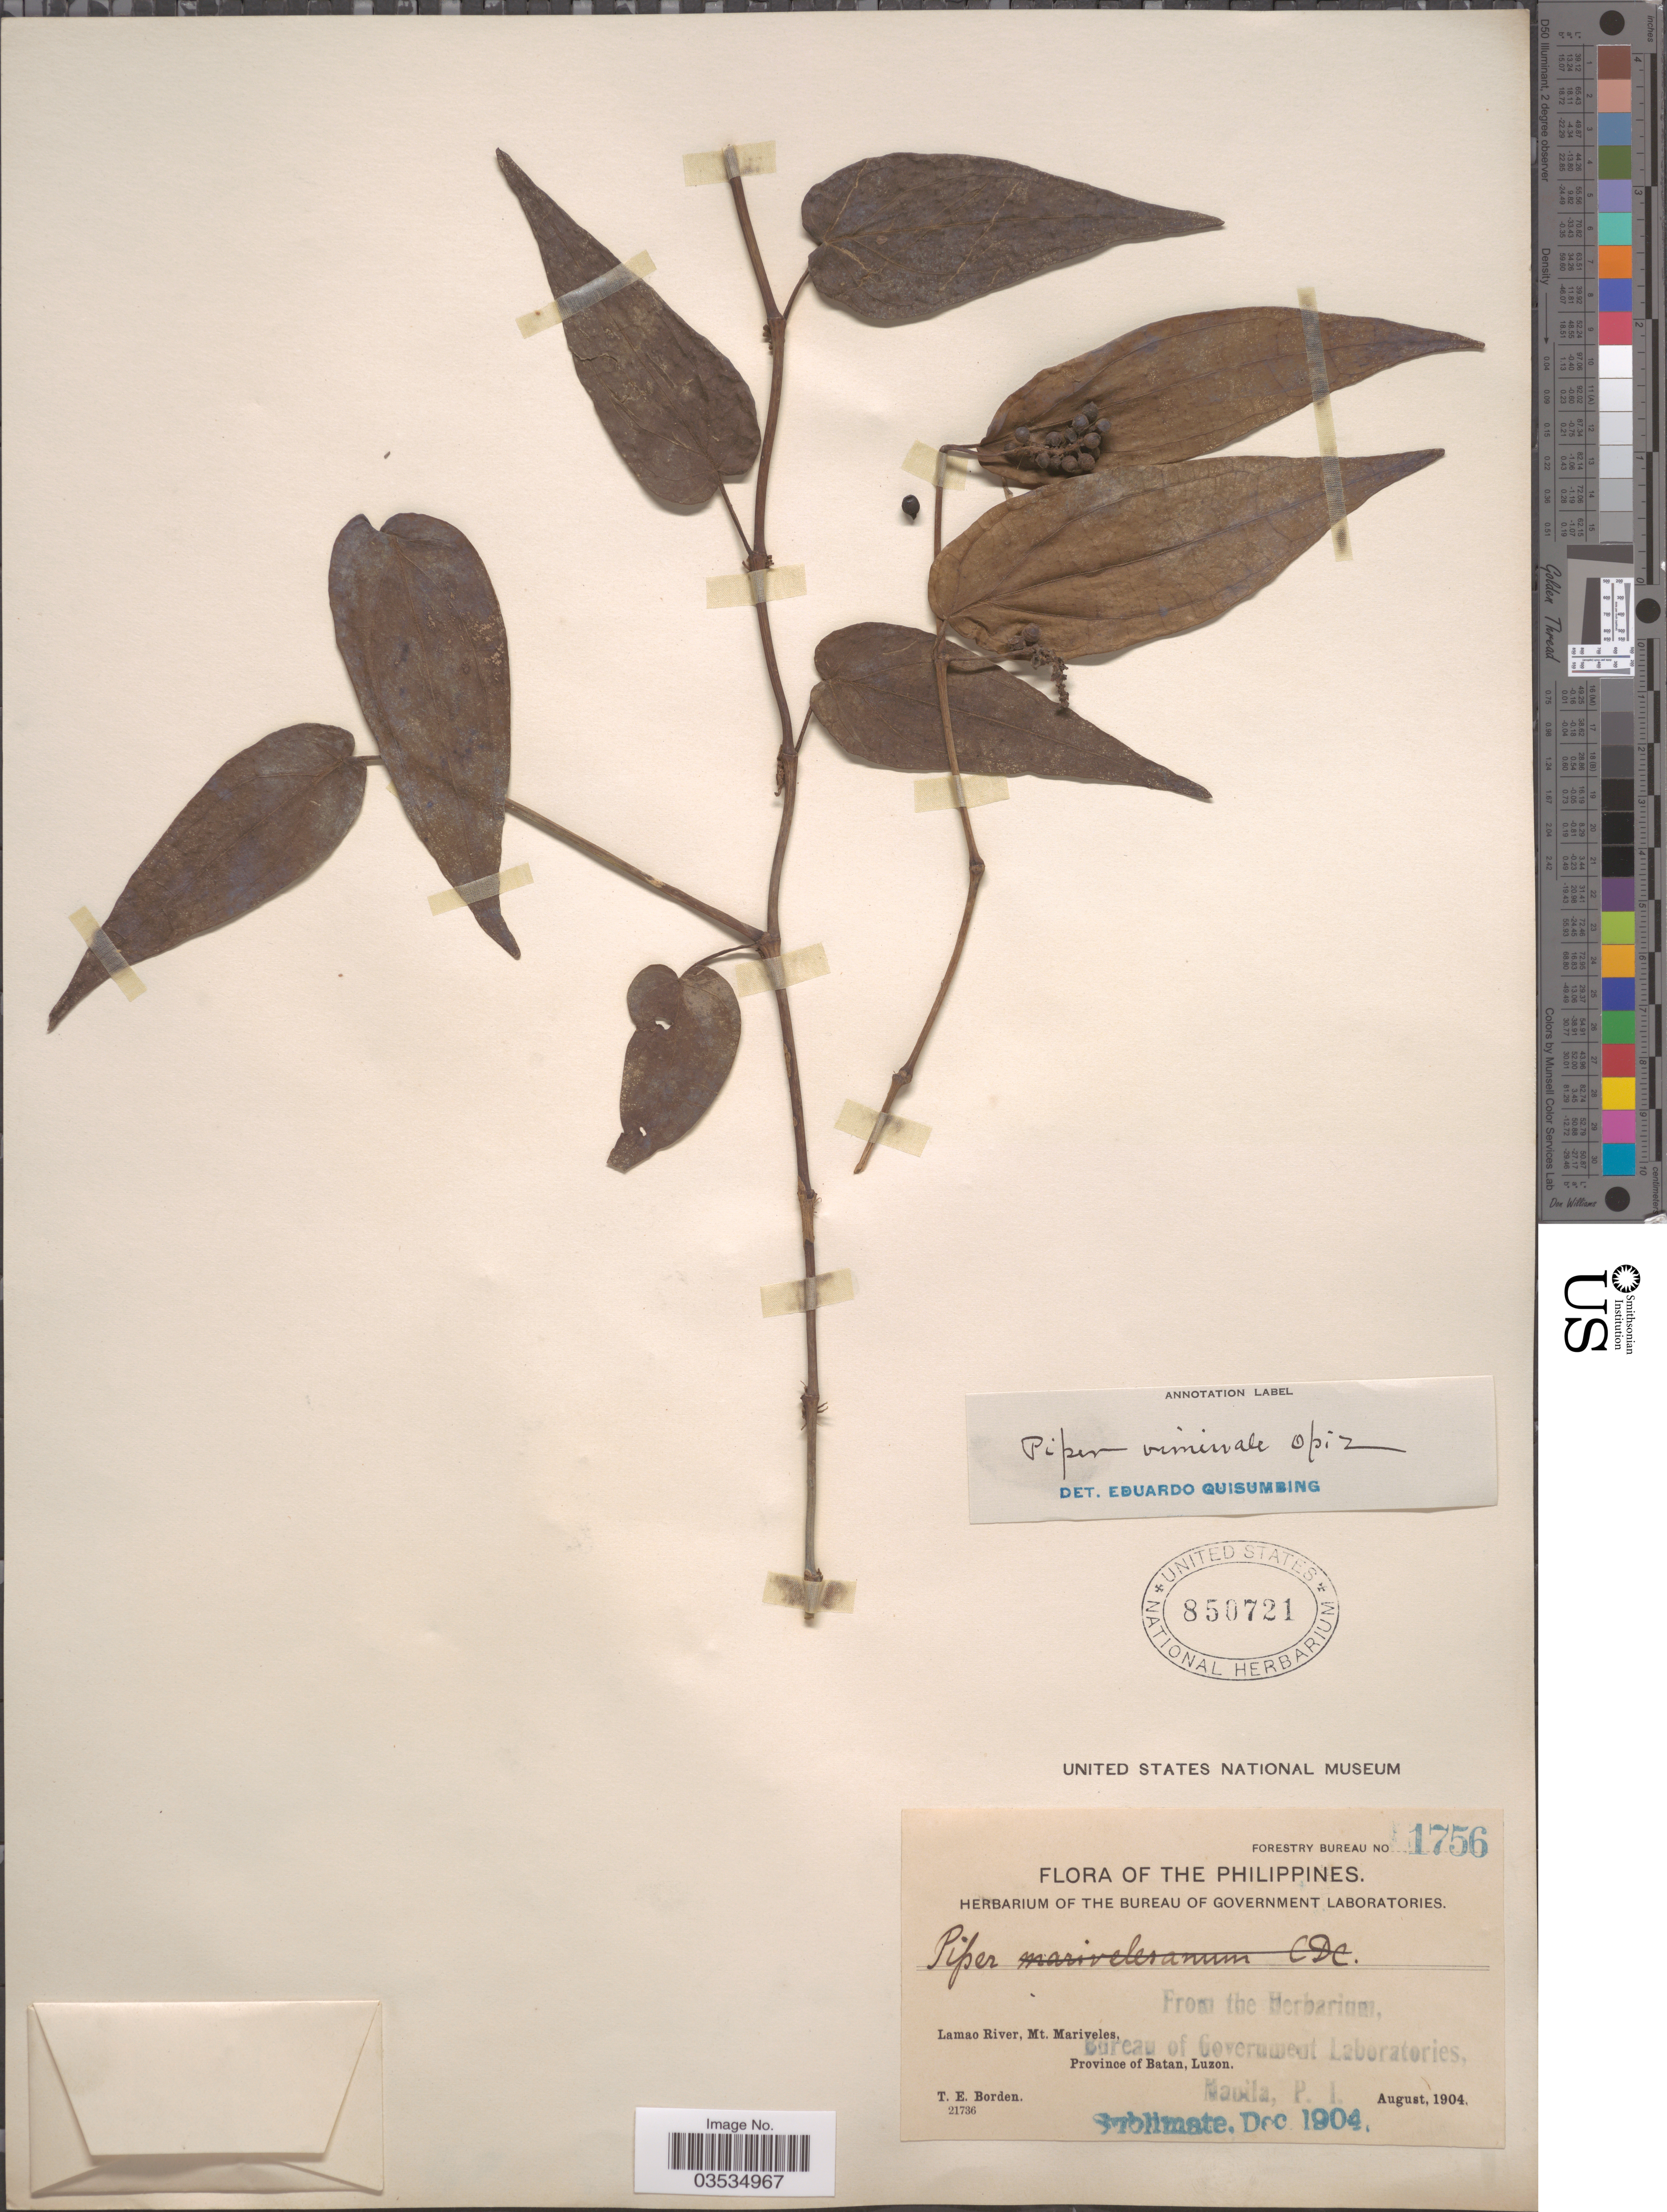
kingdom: Plantae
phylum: Tracheophyta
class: Magnoliopsida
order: Piperales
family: Piperaceae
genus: Piper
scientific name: Piper viminale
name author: Opiz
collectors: T. E. Borden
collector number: Forestry Bureau 1756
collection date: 1904-08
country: Philippines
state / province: Cagayan Valley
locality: Lamao River, Mt. Mariveles, Province of Batan, Luzon.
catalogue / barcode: US 850721